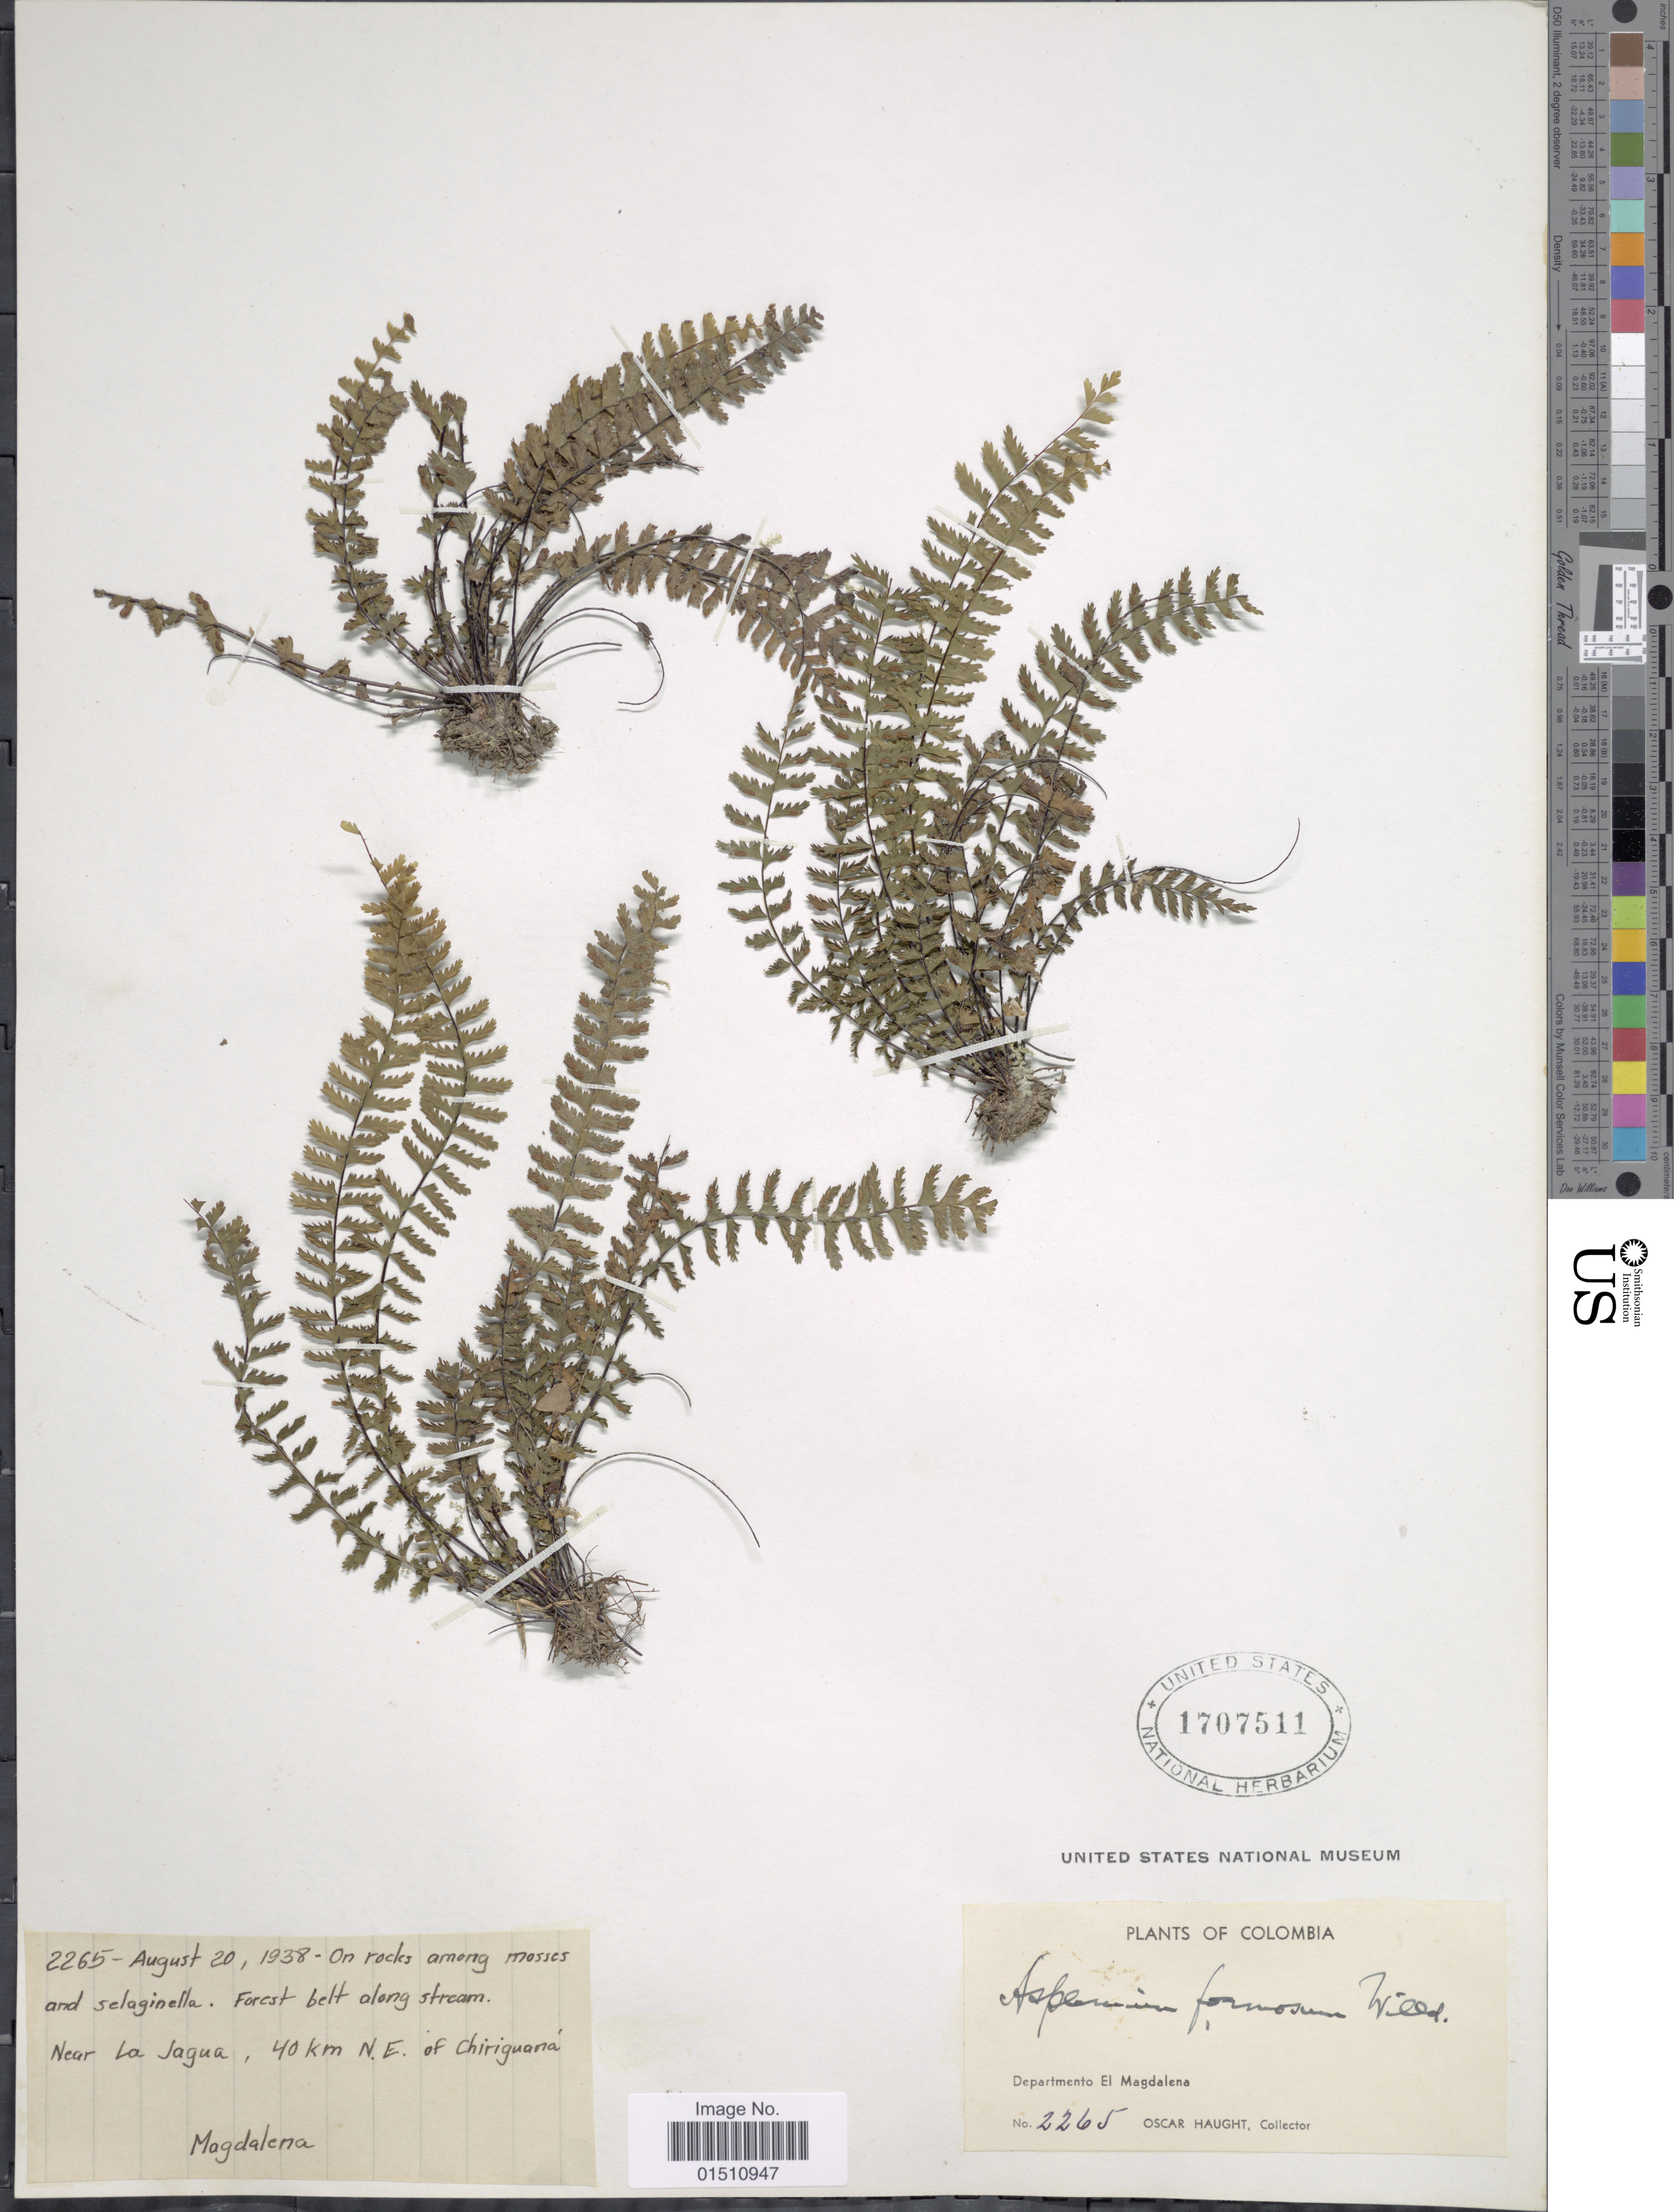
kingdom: Plantae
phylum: Tracheophyta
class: Polypodiopsida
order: Polypodiales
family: Aspleniaceae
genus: Asplenium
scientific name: Asplenium formosum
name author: Willd.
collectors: O. L. Haught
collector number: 2265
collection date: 1938-08-20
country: Colombia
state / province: Magdalena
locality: Colombia, Departamento El Magdalena, near La Jagua, 40km. N.E. of Chiriguana.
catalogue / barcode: US 1707511